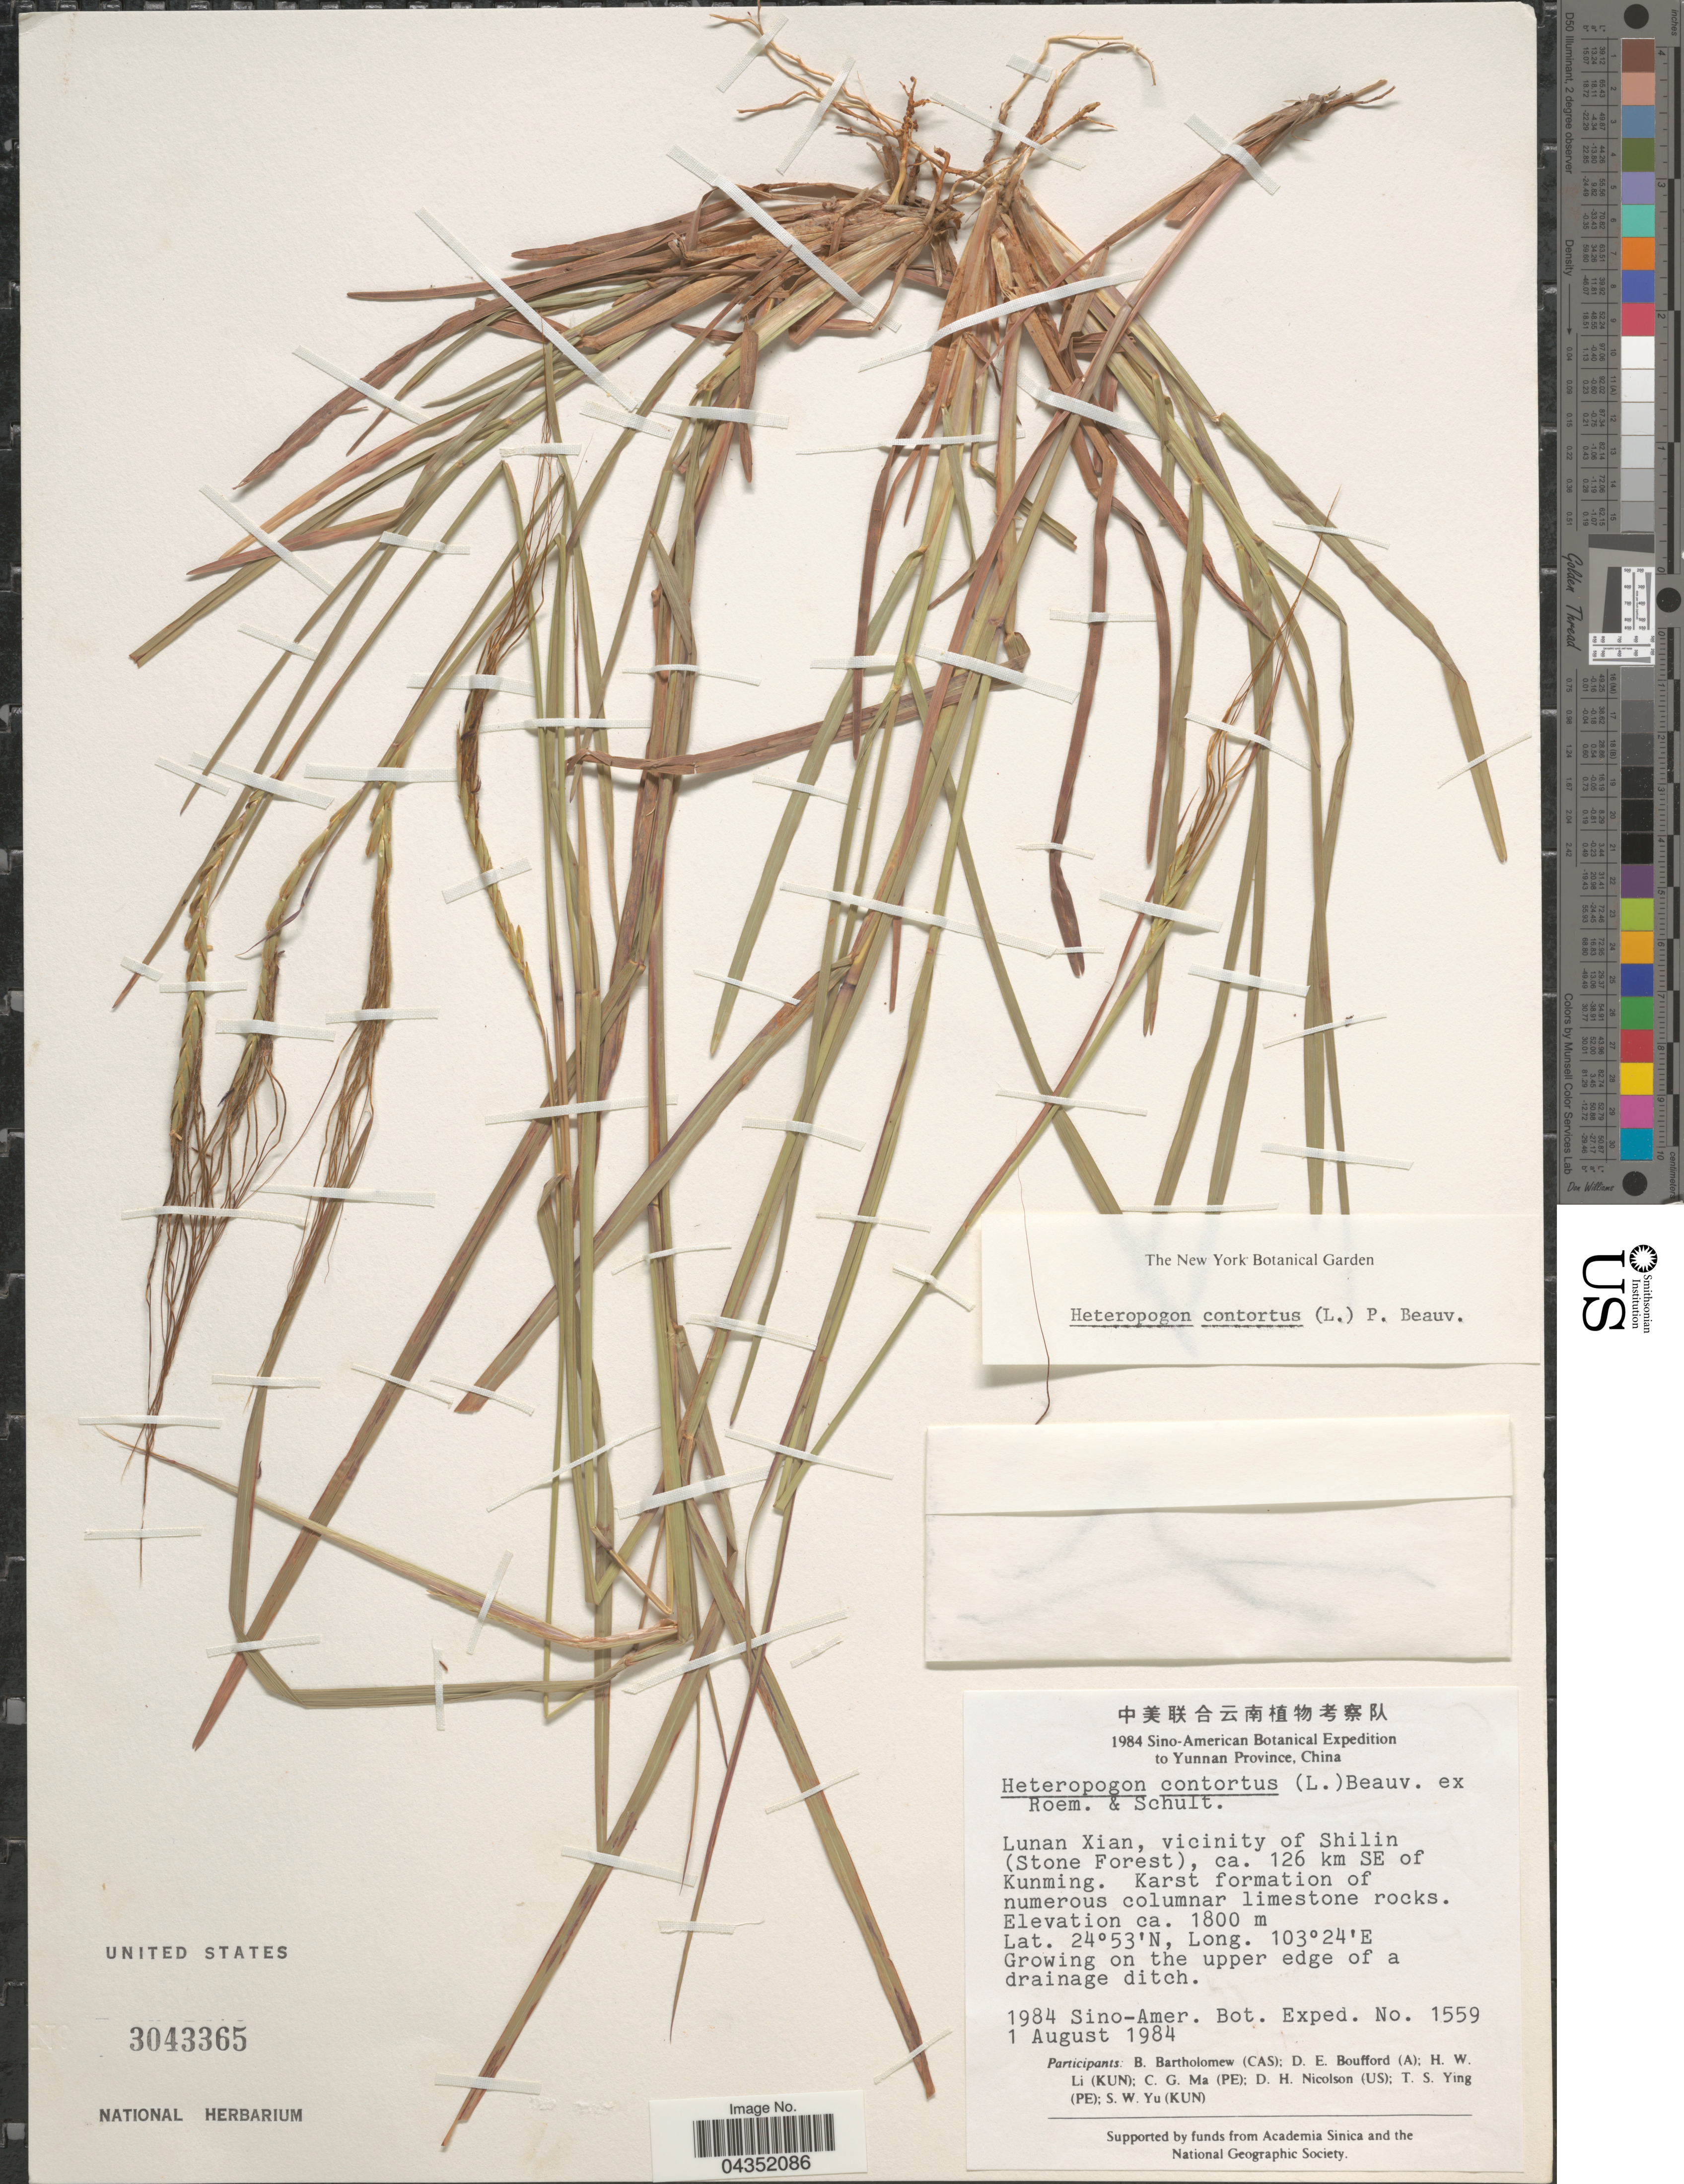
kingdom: Plantae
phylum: Tracheophyta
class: Liliopsida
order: Poales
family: Poaceae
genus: Heteropogon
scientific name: Heteropogon contortus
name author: (L.) P. Beauv. ex Roem. & Schult.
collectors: B. Bartholomew, D. E. Boufford, H. W. Li, C. Ma & et al.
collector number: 1559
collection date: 1984-08-01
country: China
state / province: Yunnan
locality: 1984 Sino-American Botanical Expedition to Yunnan Province, China. Lunan Xian, vicinity of Shilin (Stone Forest), ca. 126 km SE of Kunming.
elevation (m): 1800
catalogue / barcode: US 3043365